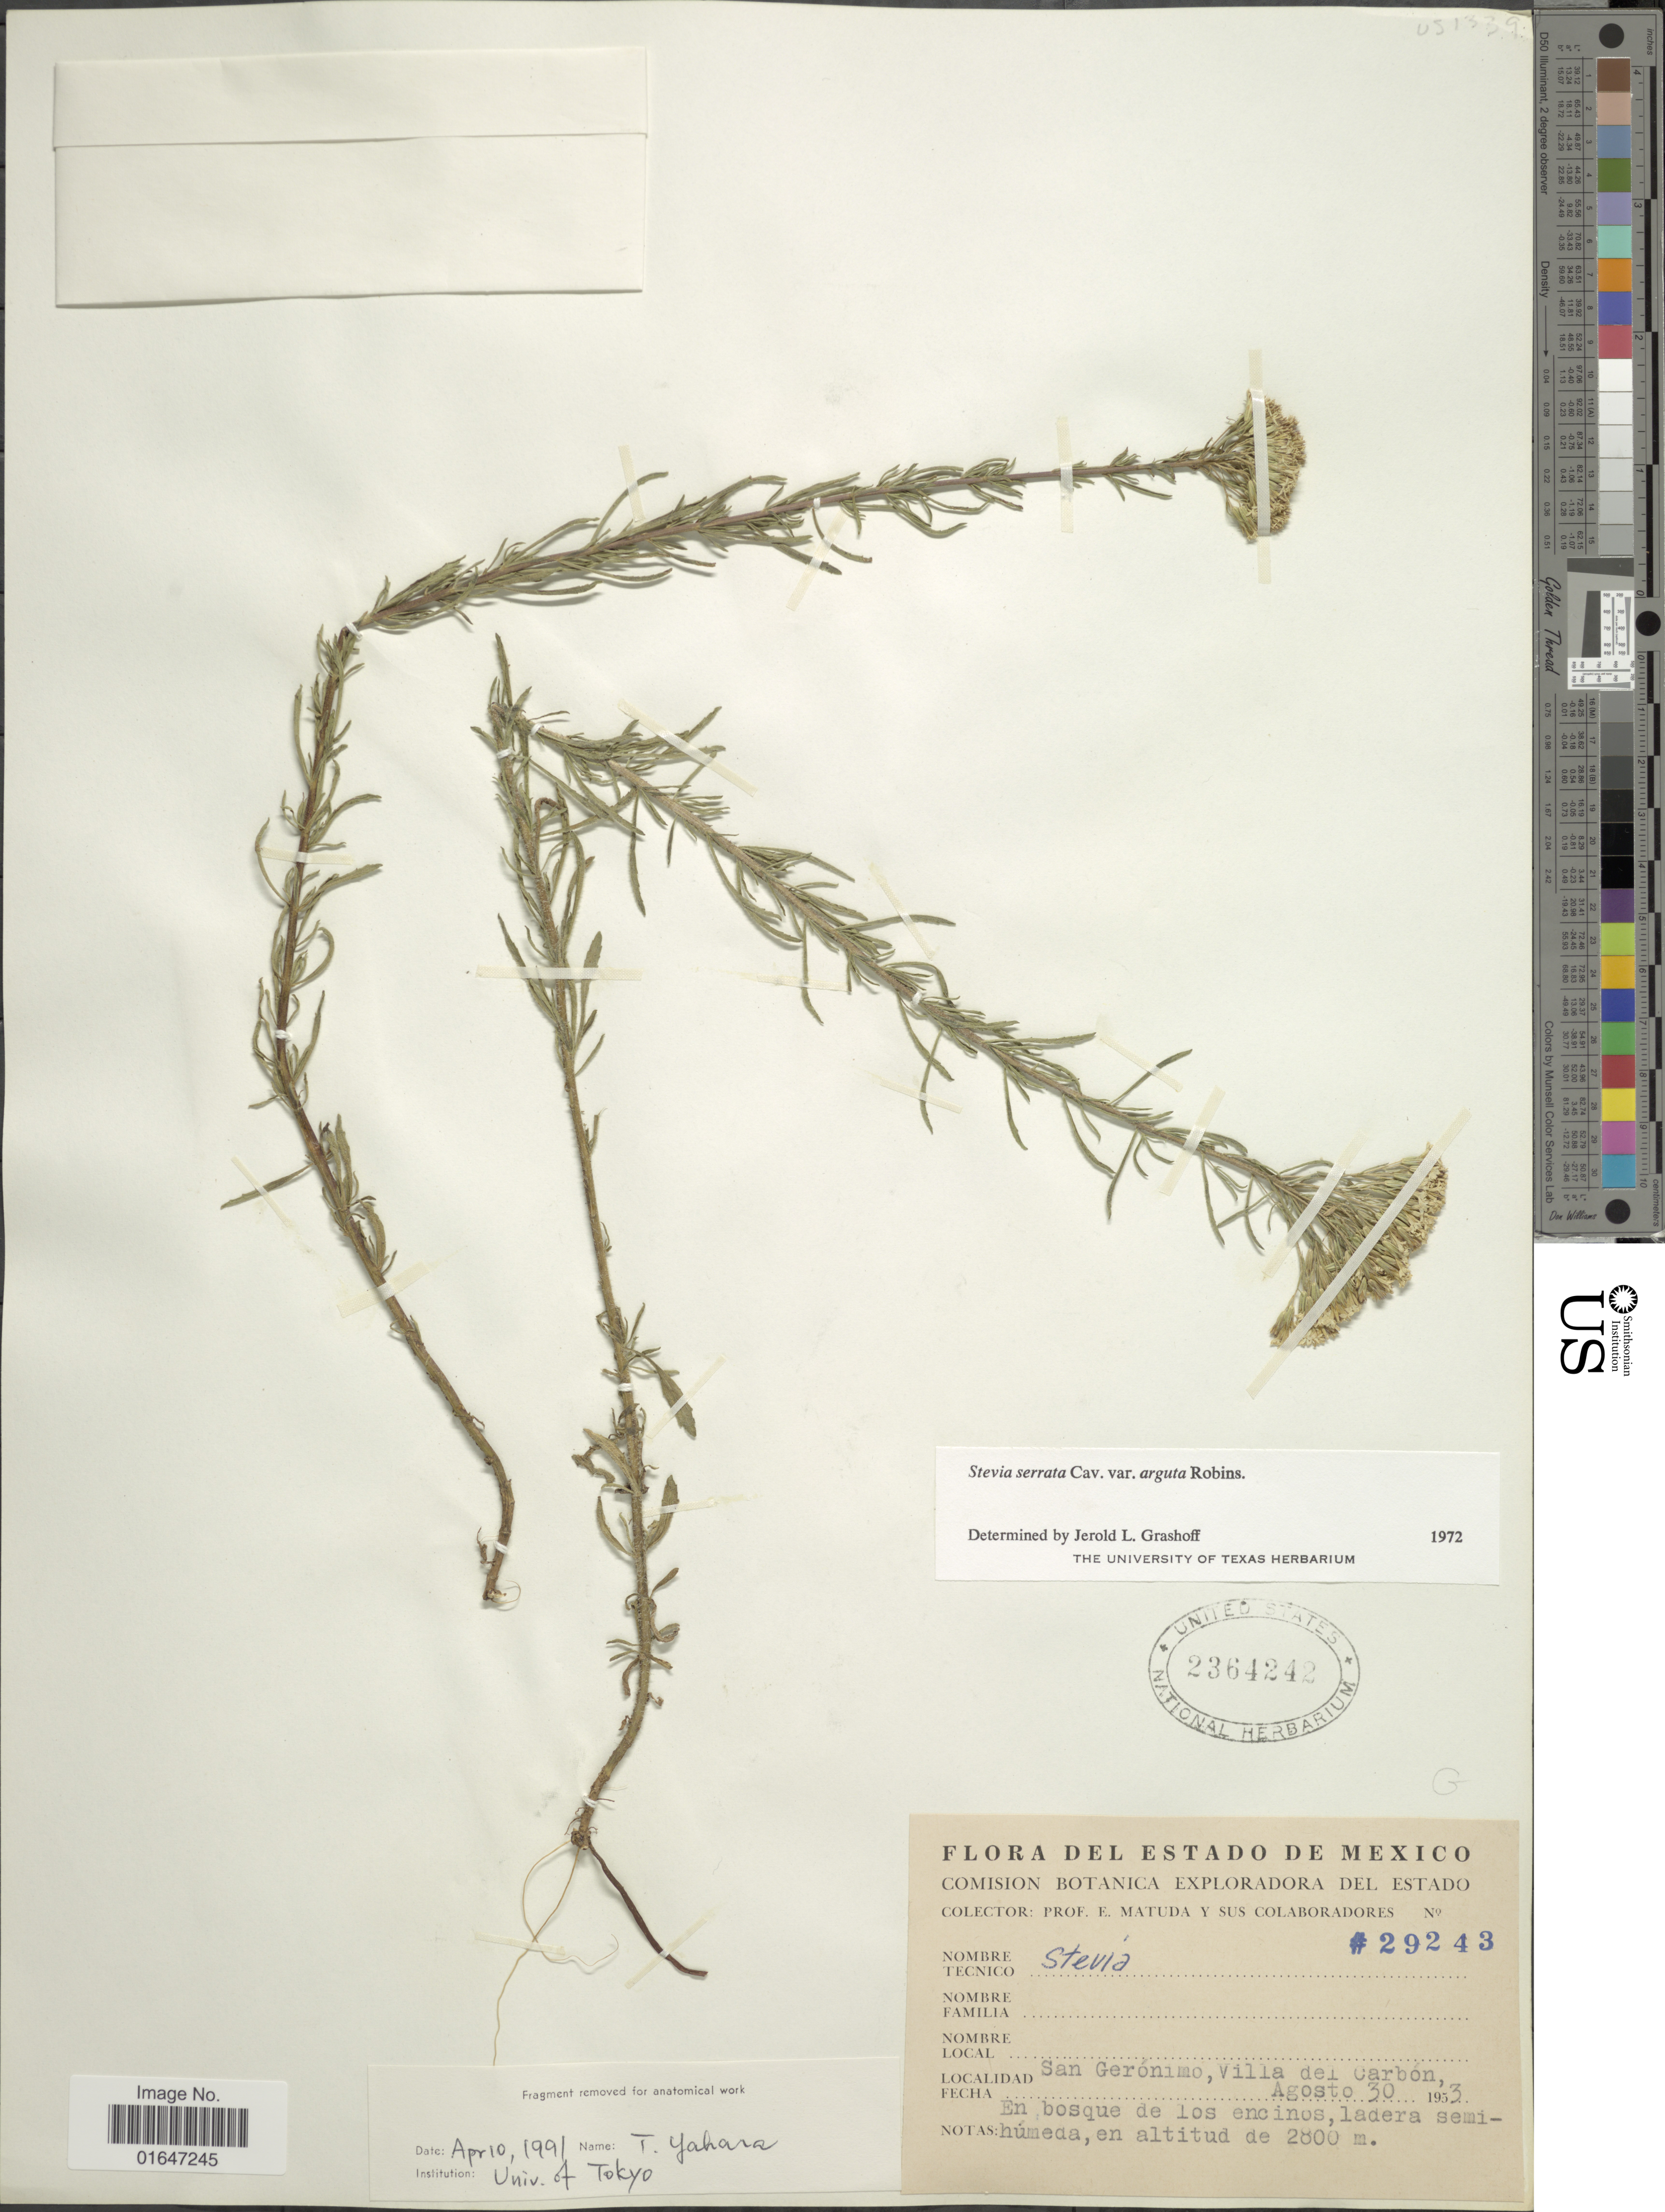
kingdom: Plantae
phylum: Tracheophyta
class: Magnoliopsida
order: Asterales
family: Asteraceae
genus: Stevia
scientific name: Stevia serrata var. arguta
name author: B.L. Rob.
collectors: E. Matuda & et al.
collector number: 29243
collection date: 1953-08-30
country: Mexico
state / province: México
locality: San Geronimo, Villa del Carbon.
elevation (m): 2800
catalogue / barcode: US 2364242